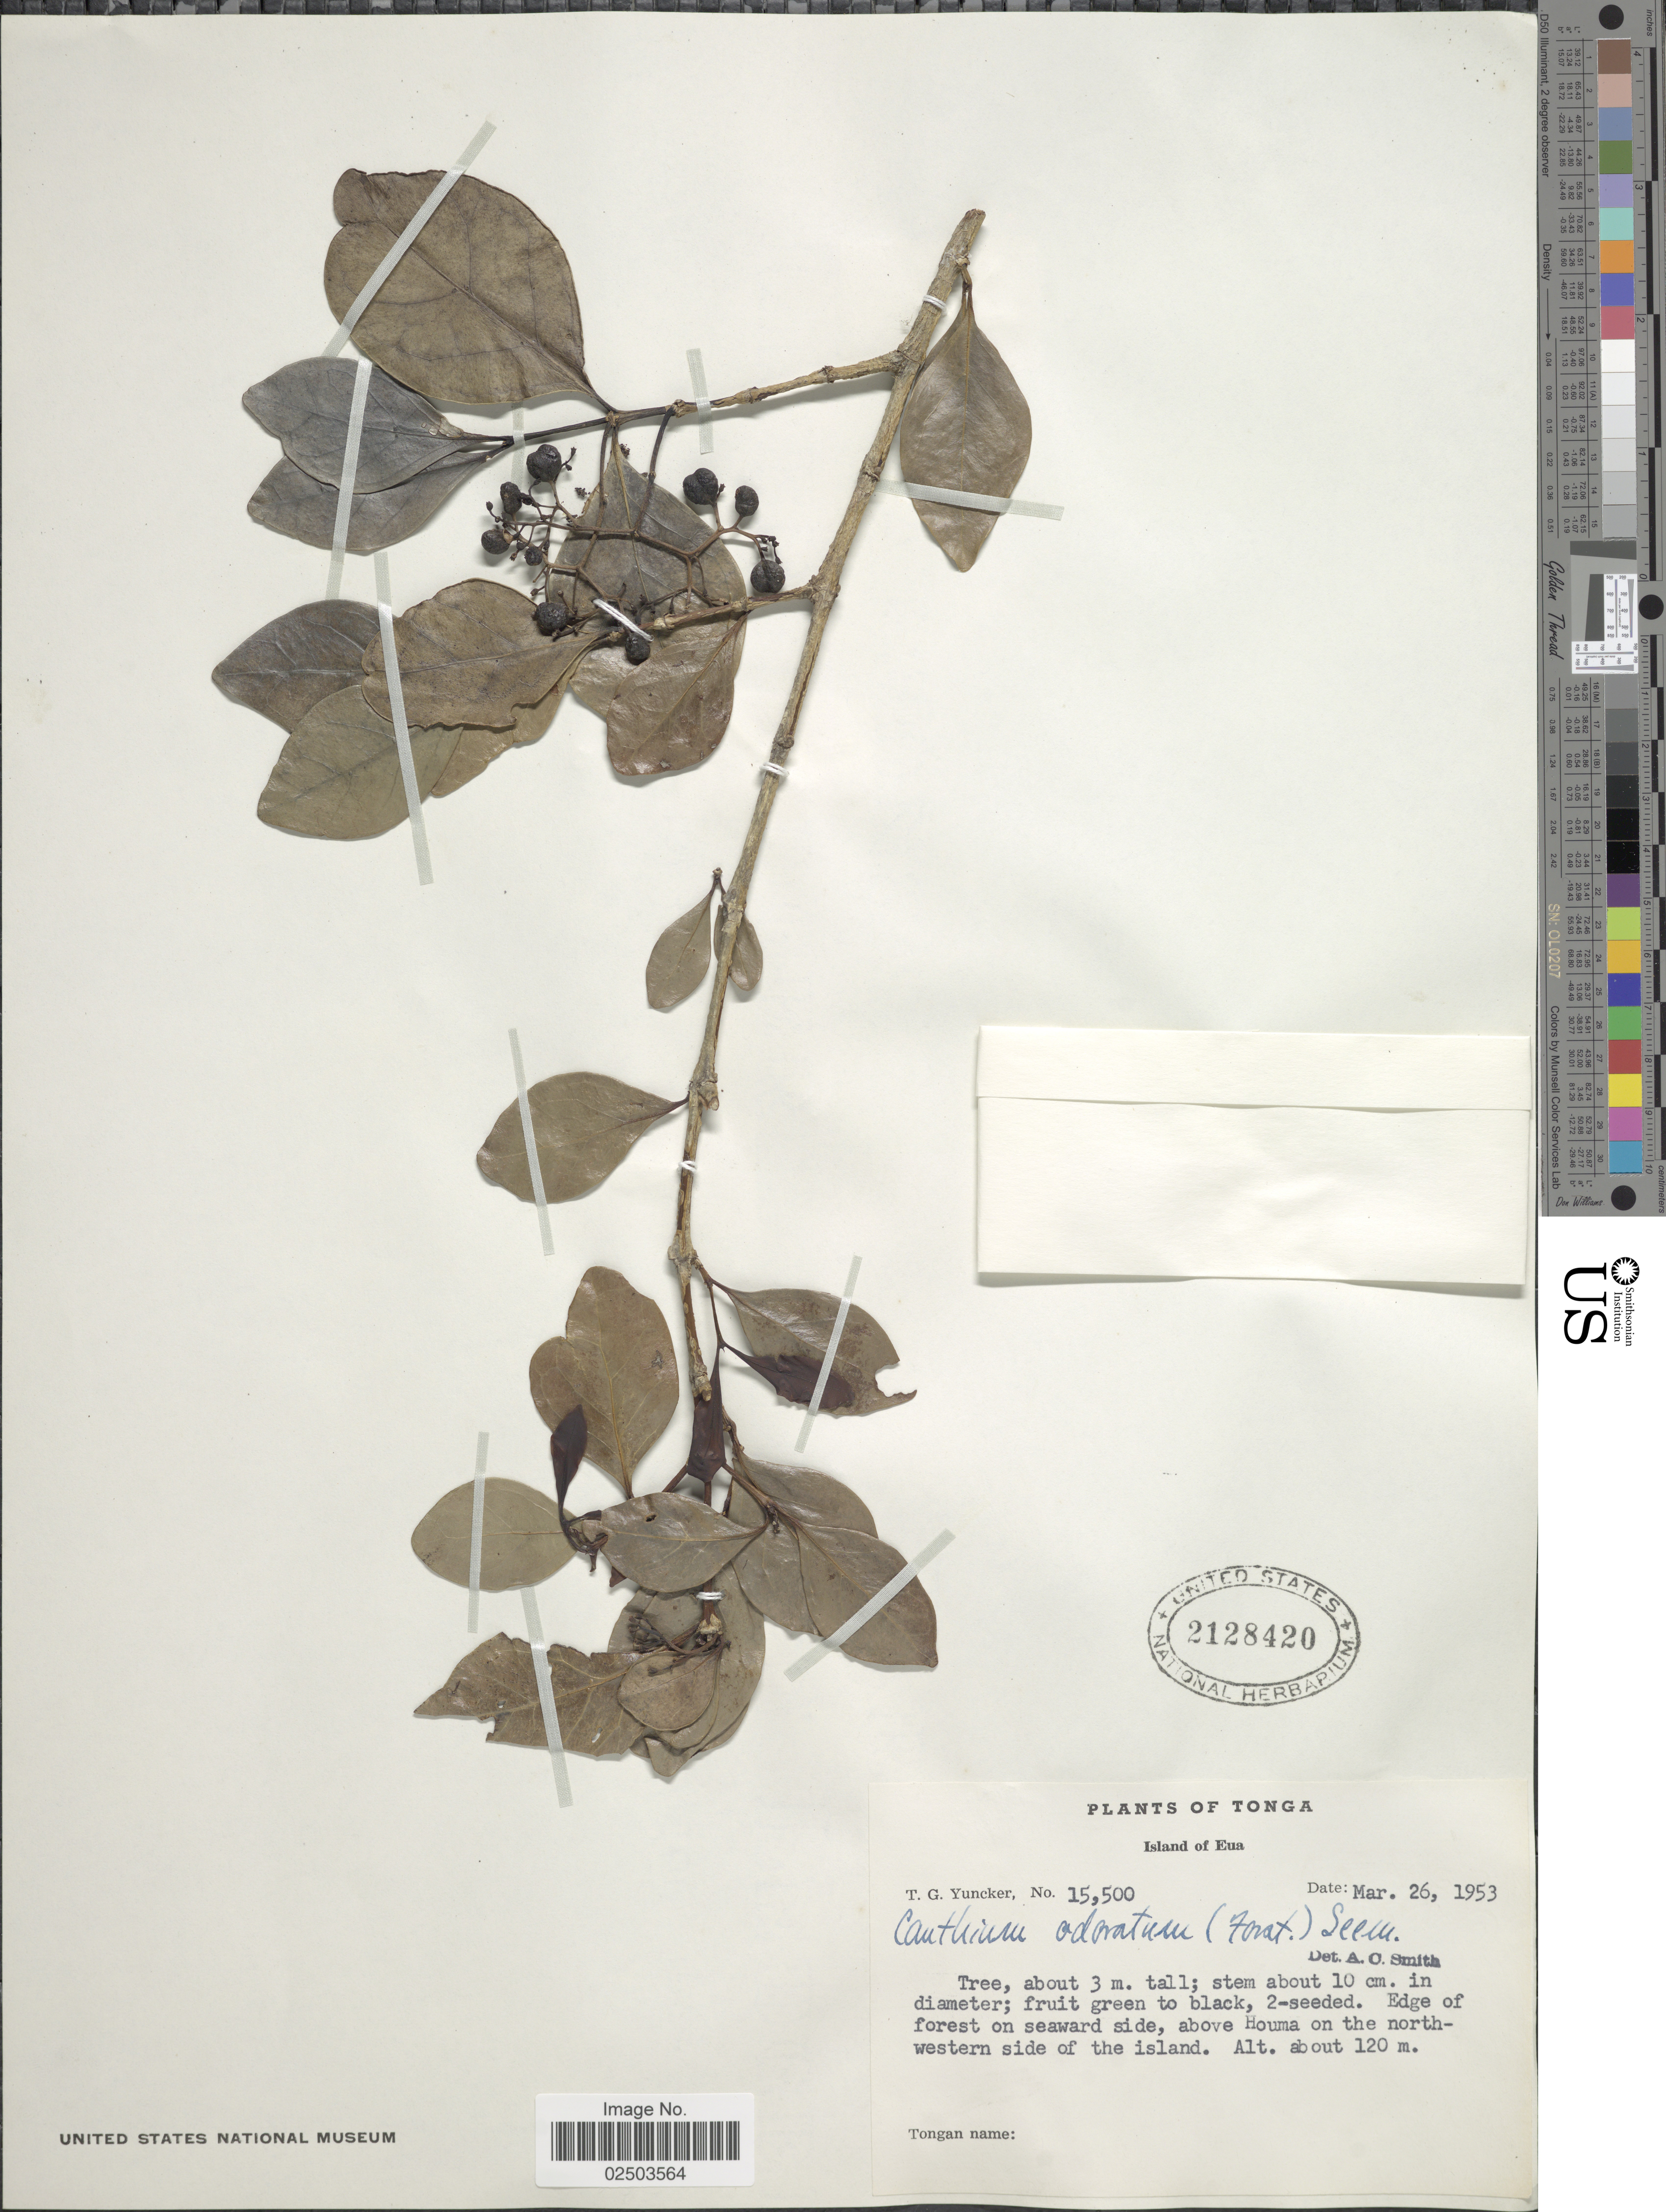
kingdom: Plantae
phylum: Tracheophyta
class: Magnoliopsida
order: Gentianales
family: Rubiaceae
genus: Psydrax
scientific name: Psydrax odorata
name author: (G. Forst.) A.C. Sm. & S.P. Darwin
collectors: T. G. Yuncker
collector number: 15500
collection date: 1953-03-26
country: Tonga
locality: Island of Eua, above Houma on the northwestern side of the island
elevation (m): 120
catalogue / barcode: US 2128420